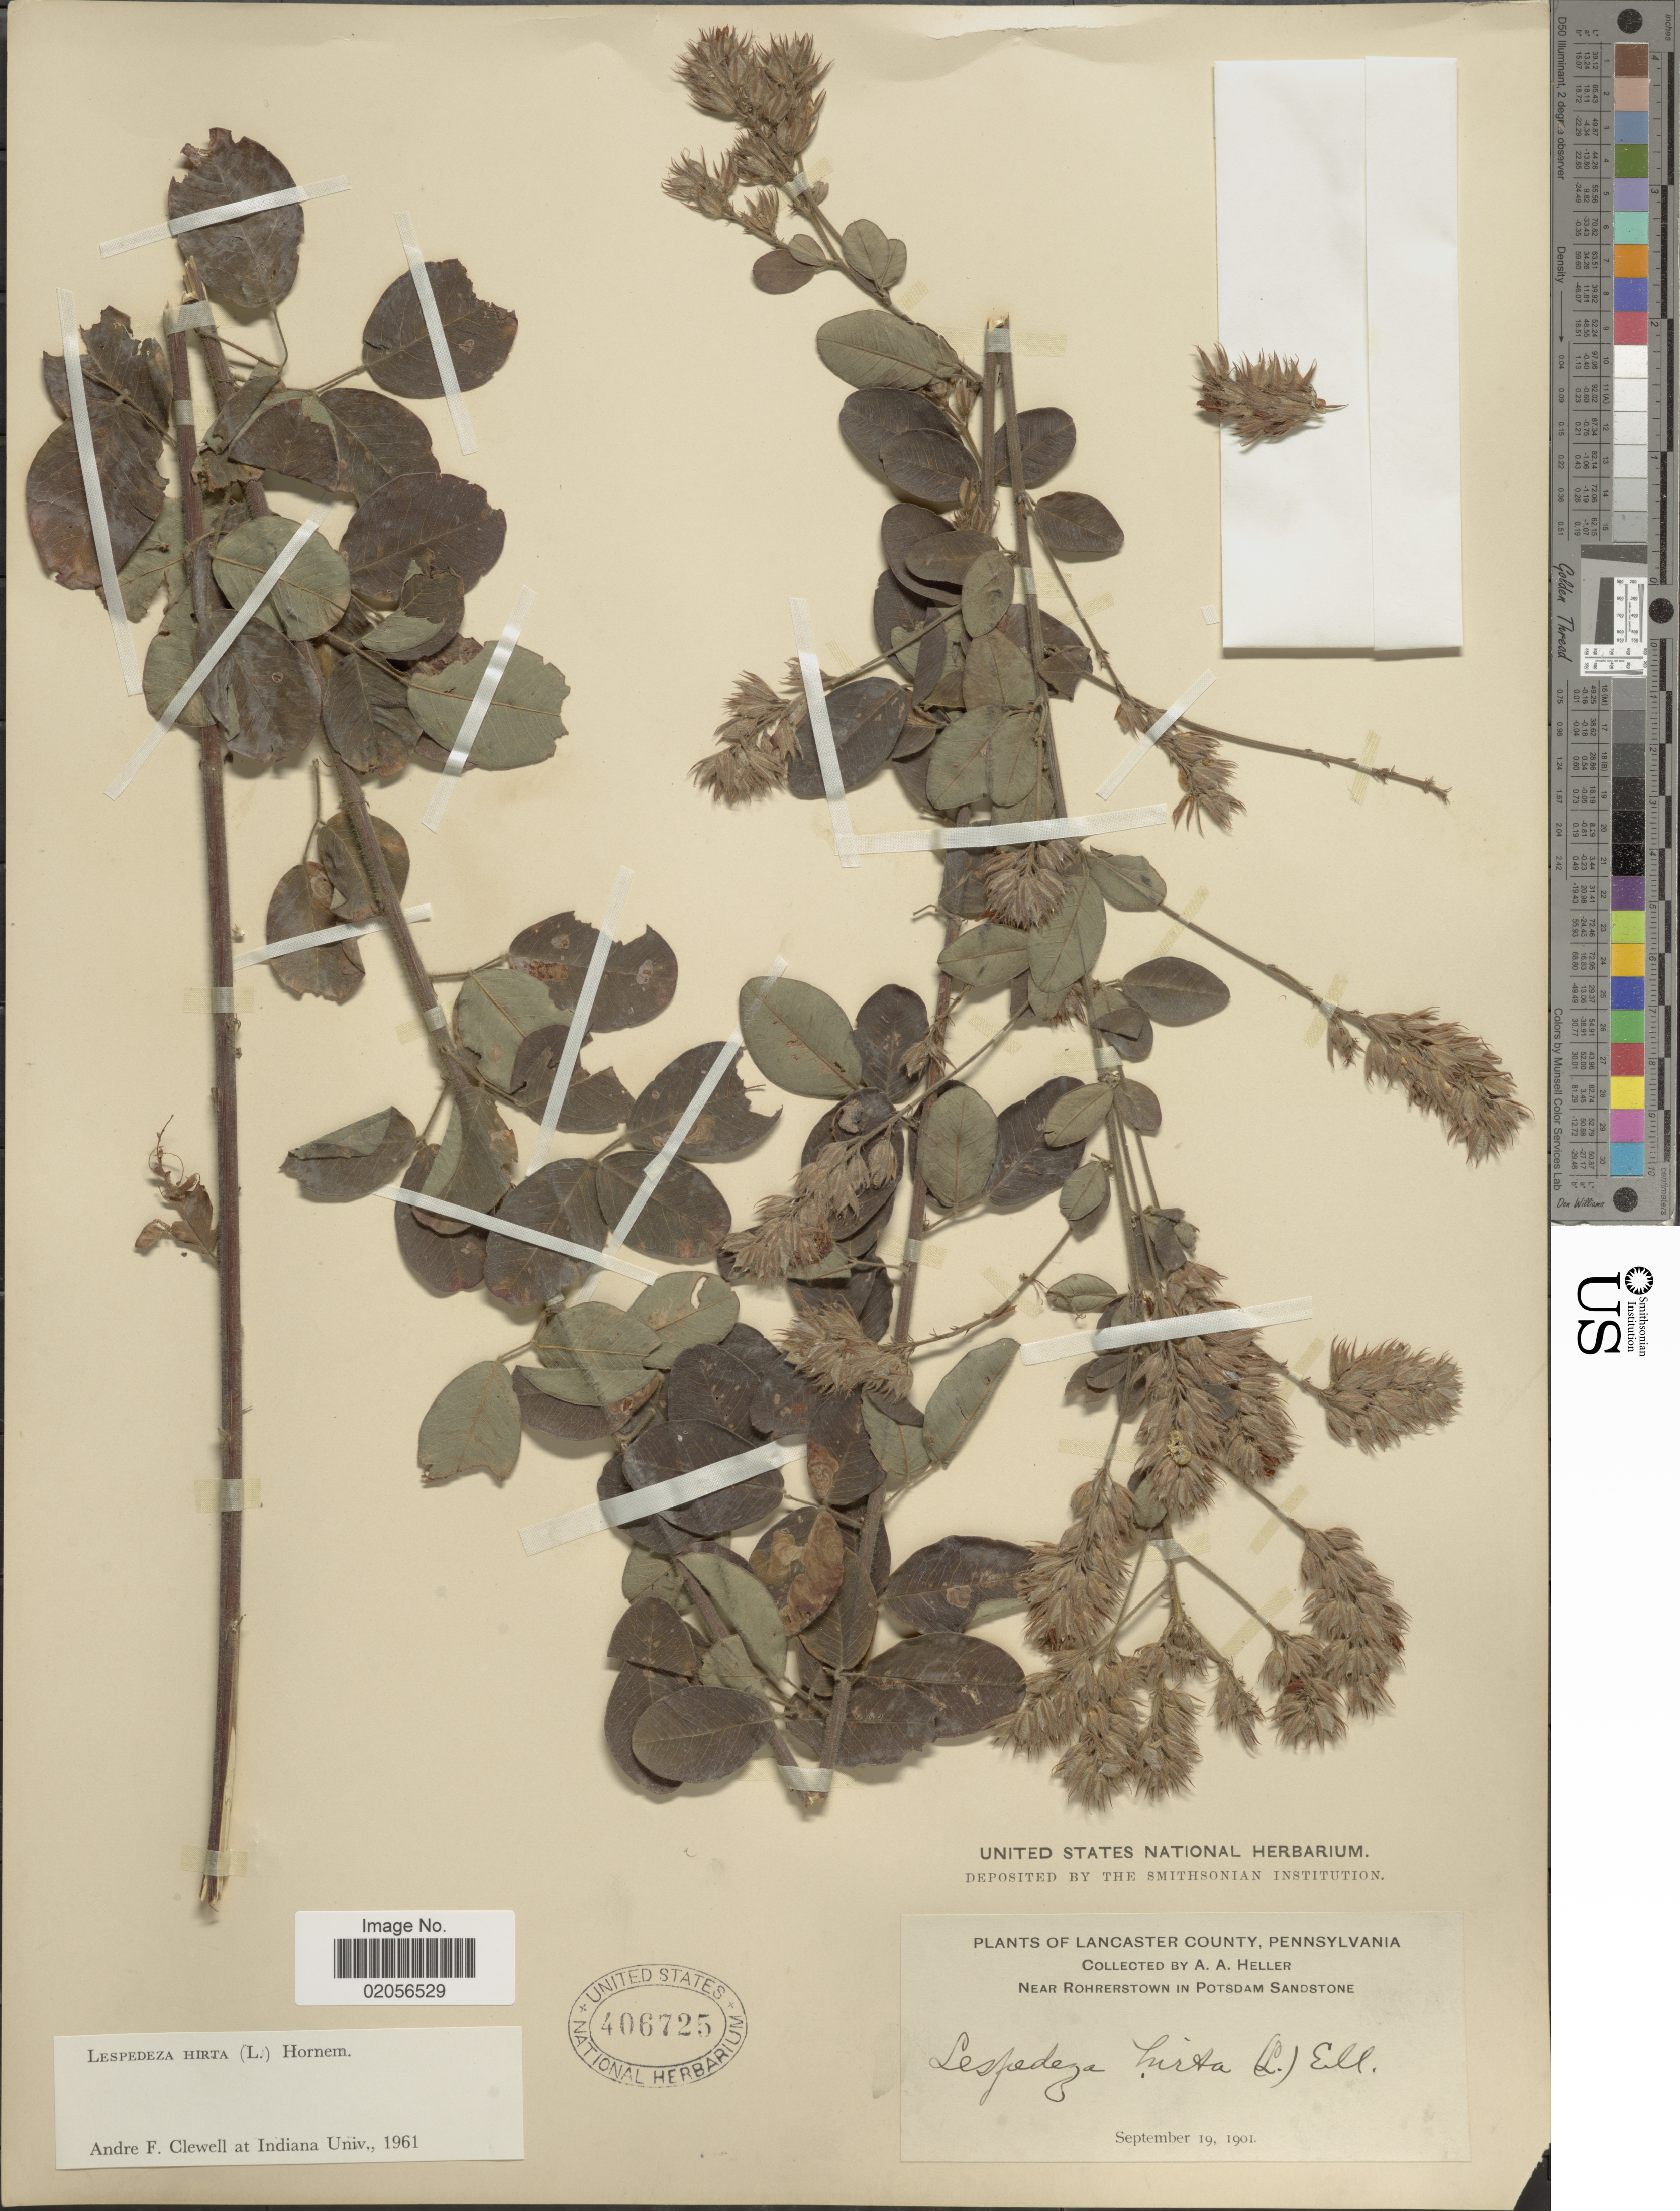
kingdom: Plantae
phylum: Tracheophyta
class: Magnoliopsida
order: Fabales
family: Fabaceae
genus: Lespedeza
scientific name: Lespedeza hirta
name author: (L.) Hornem.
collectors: A. A. Heller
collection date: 1901-09-19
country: United States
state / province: Pennsylvania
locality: Lancaster County, Near Rohrerstown in Potsdam Sandstone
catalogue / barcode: US 406725